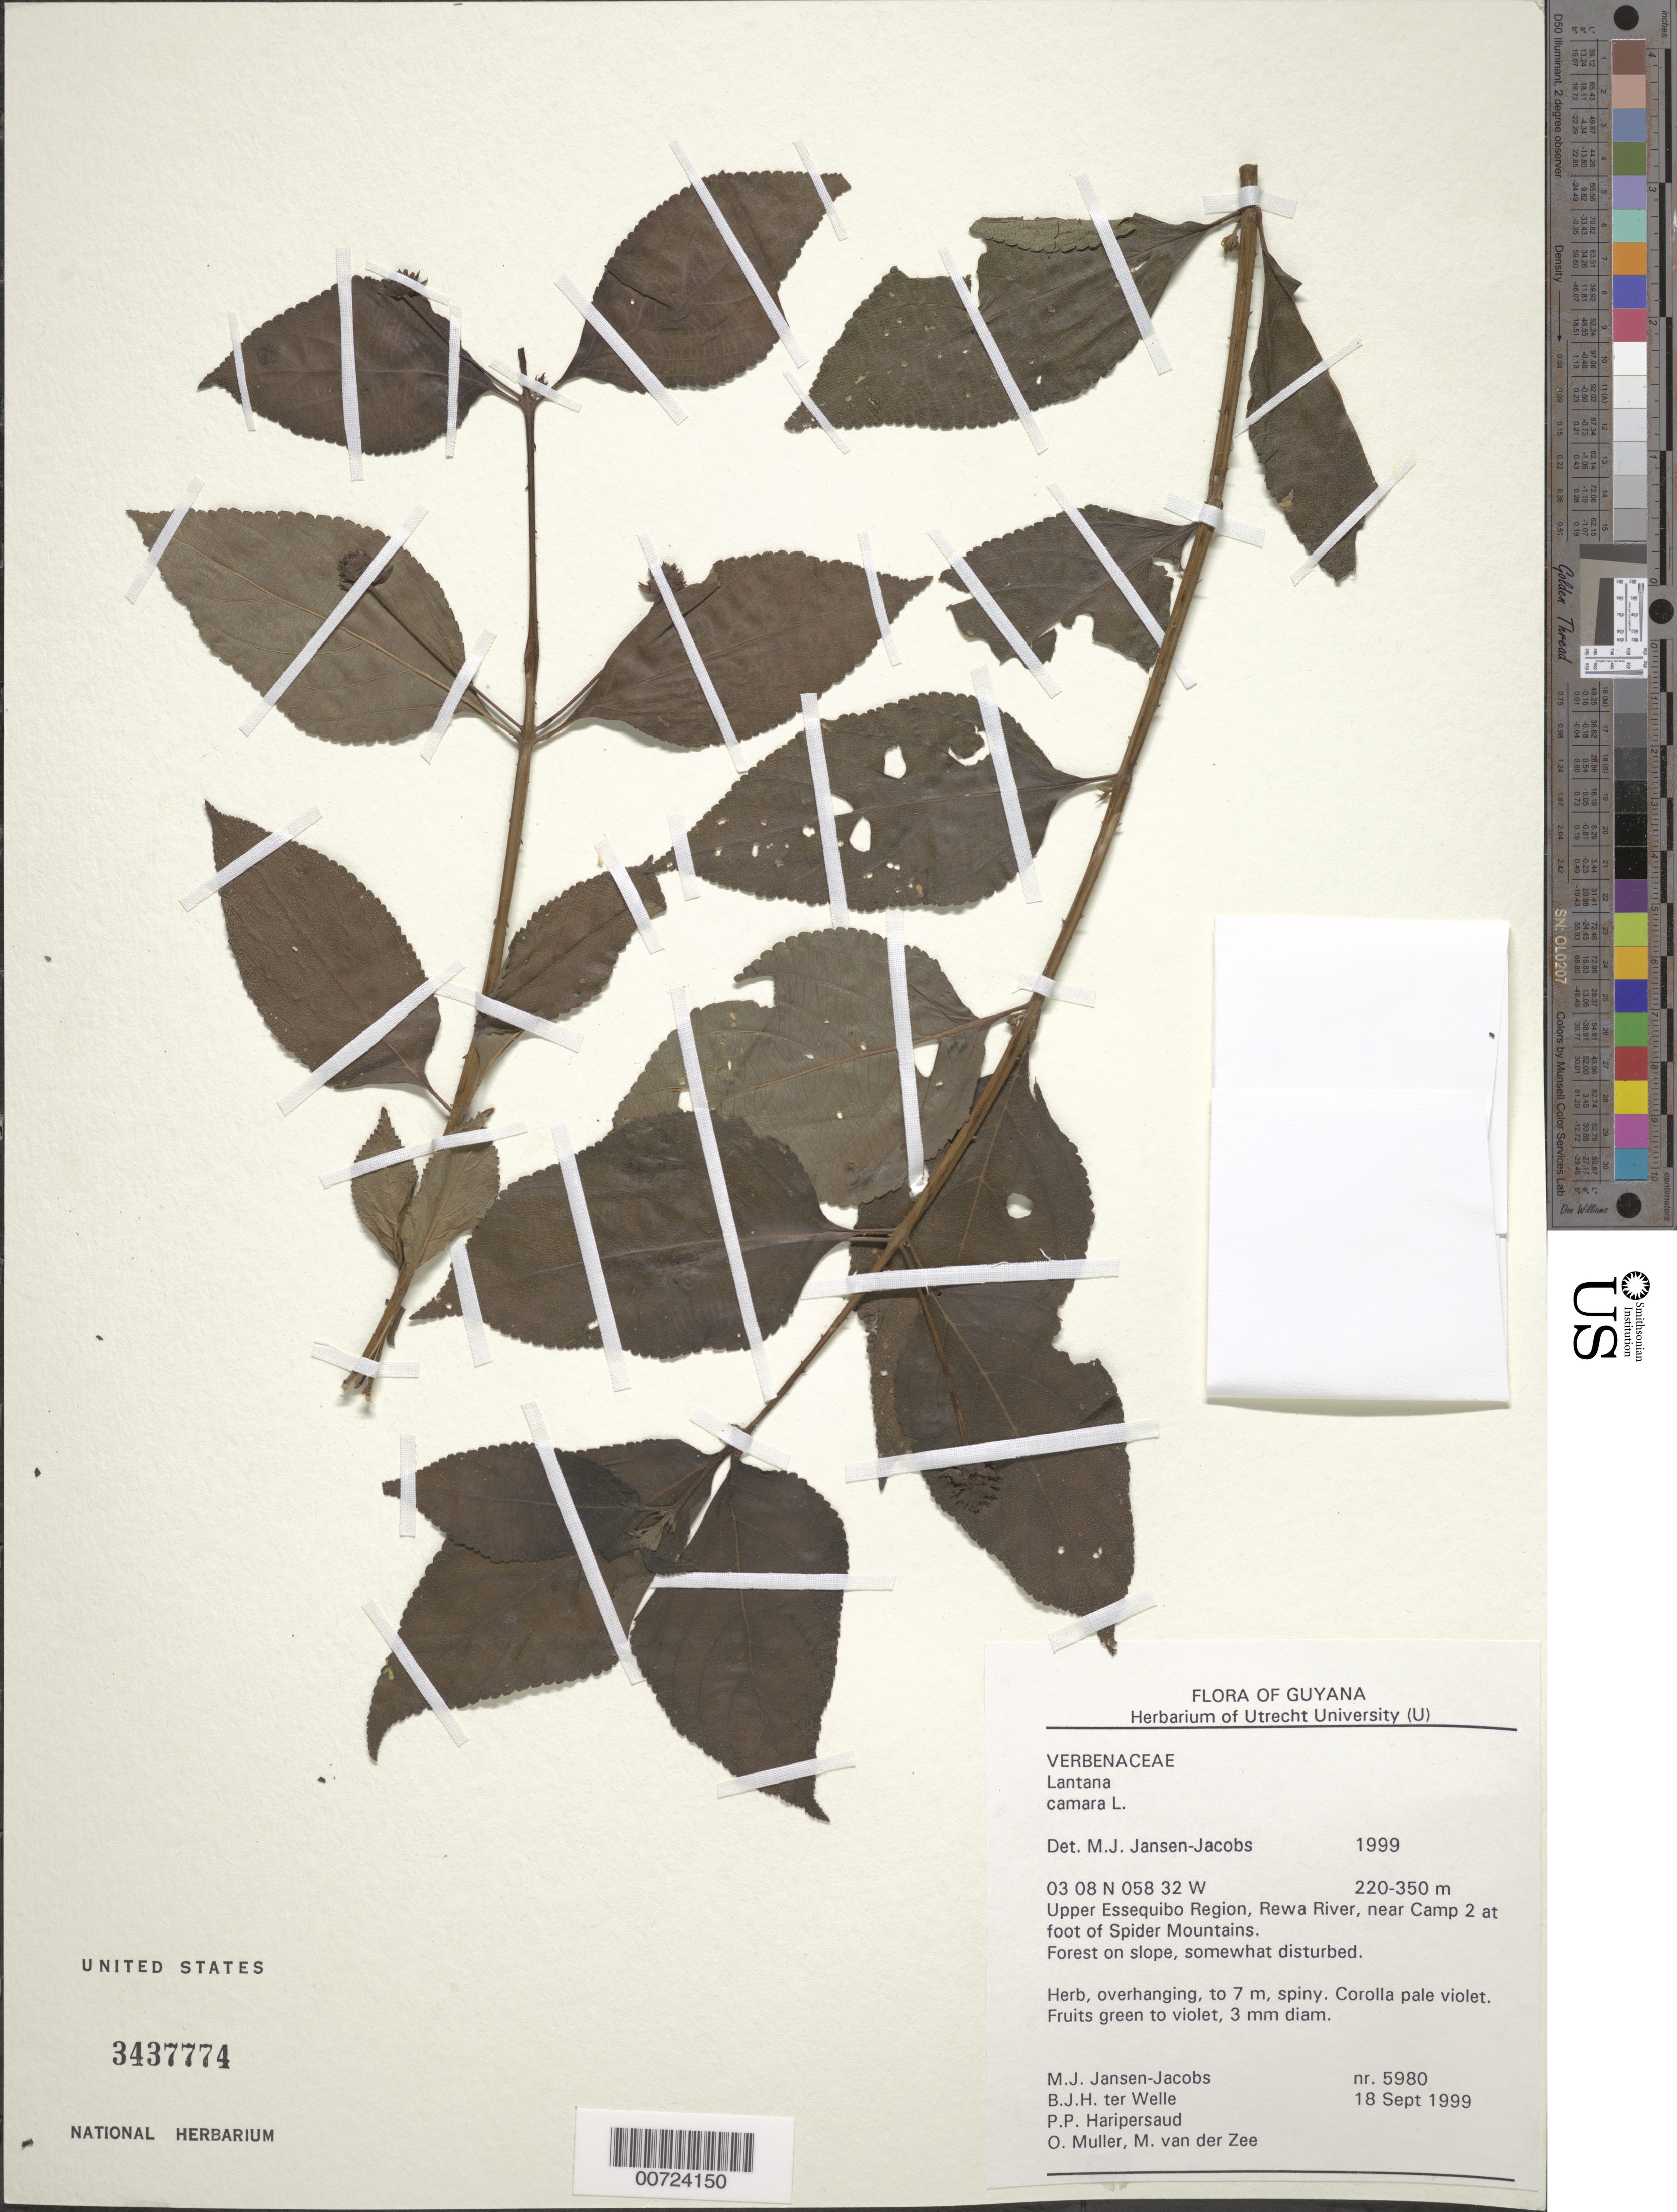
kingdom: Plantae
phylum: Tracheophyta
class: Magnoliopsida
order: Lamiales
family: Verbenaceae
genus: Lantana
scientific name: Lantana camara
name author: L.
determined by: Jansen-Jacobs, M. J., (U), Nationaal Herbarium Nederland, Utrecht University branch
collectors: M. J. Jansen-Jacobs, B. Welle, P. Haripersaud, O. Muller & M. van der Zee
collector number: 5980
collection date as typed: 18-Sep-99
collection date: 1999-09-18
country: Guyana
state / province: U. Takutu-U. Essequibo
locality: Rewa River, at foot of Spider Mts., near camp 2, Upper Essequibo Region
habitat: Forest on slope, somewhat disturbed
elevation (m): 220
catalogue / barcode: US 3437774